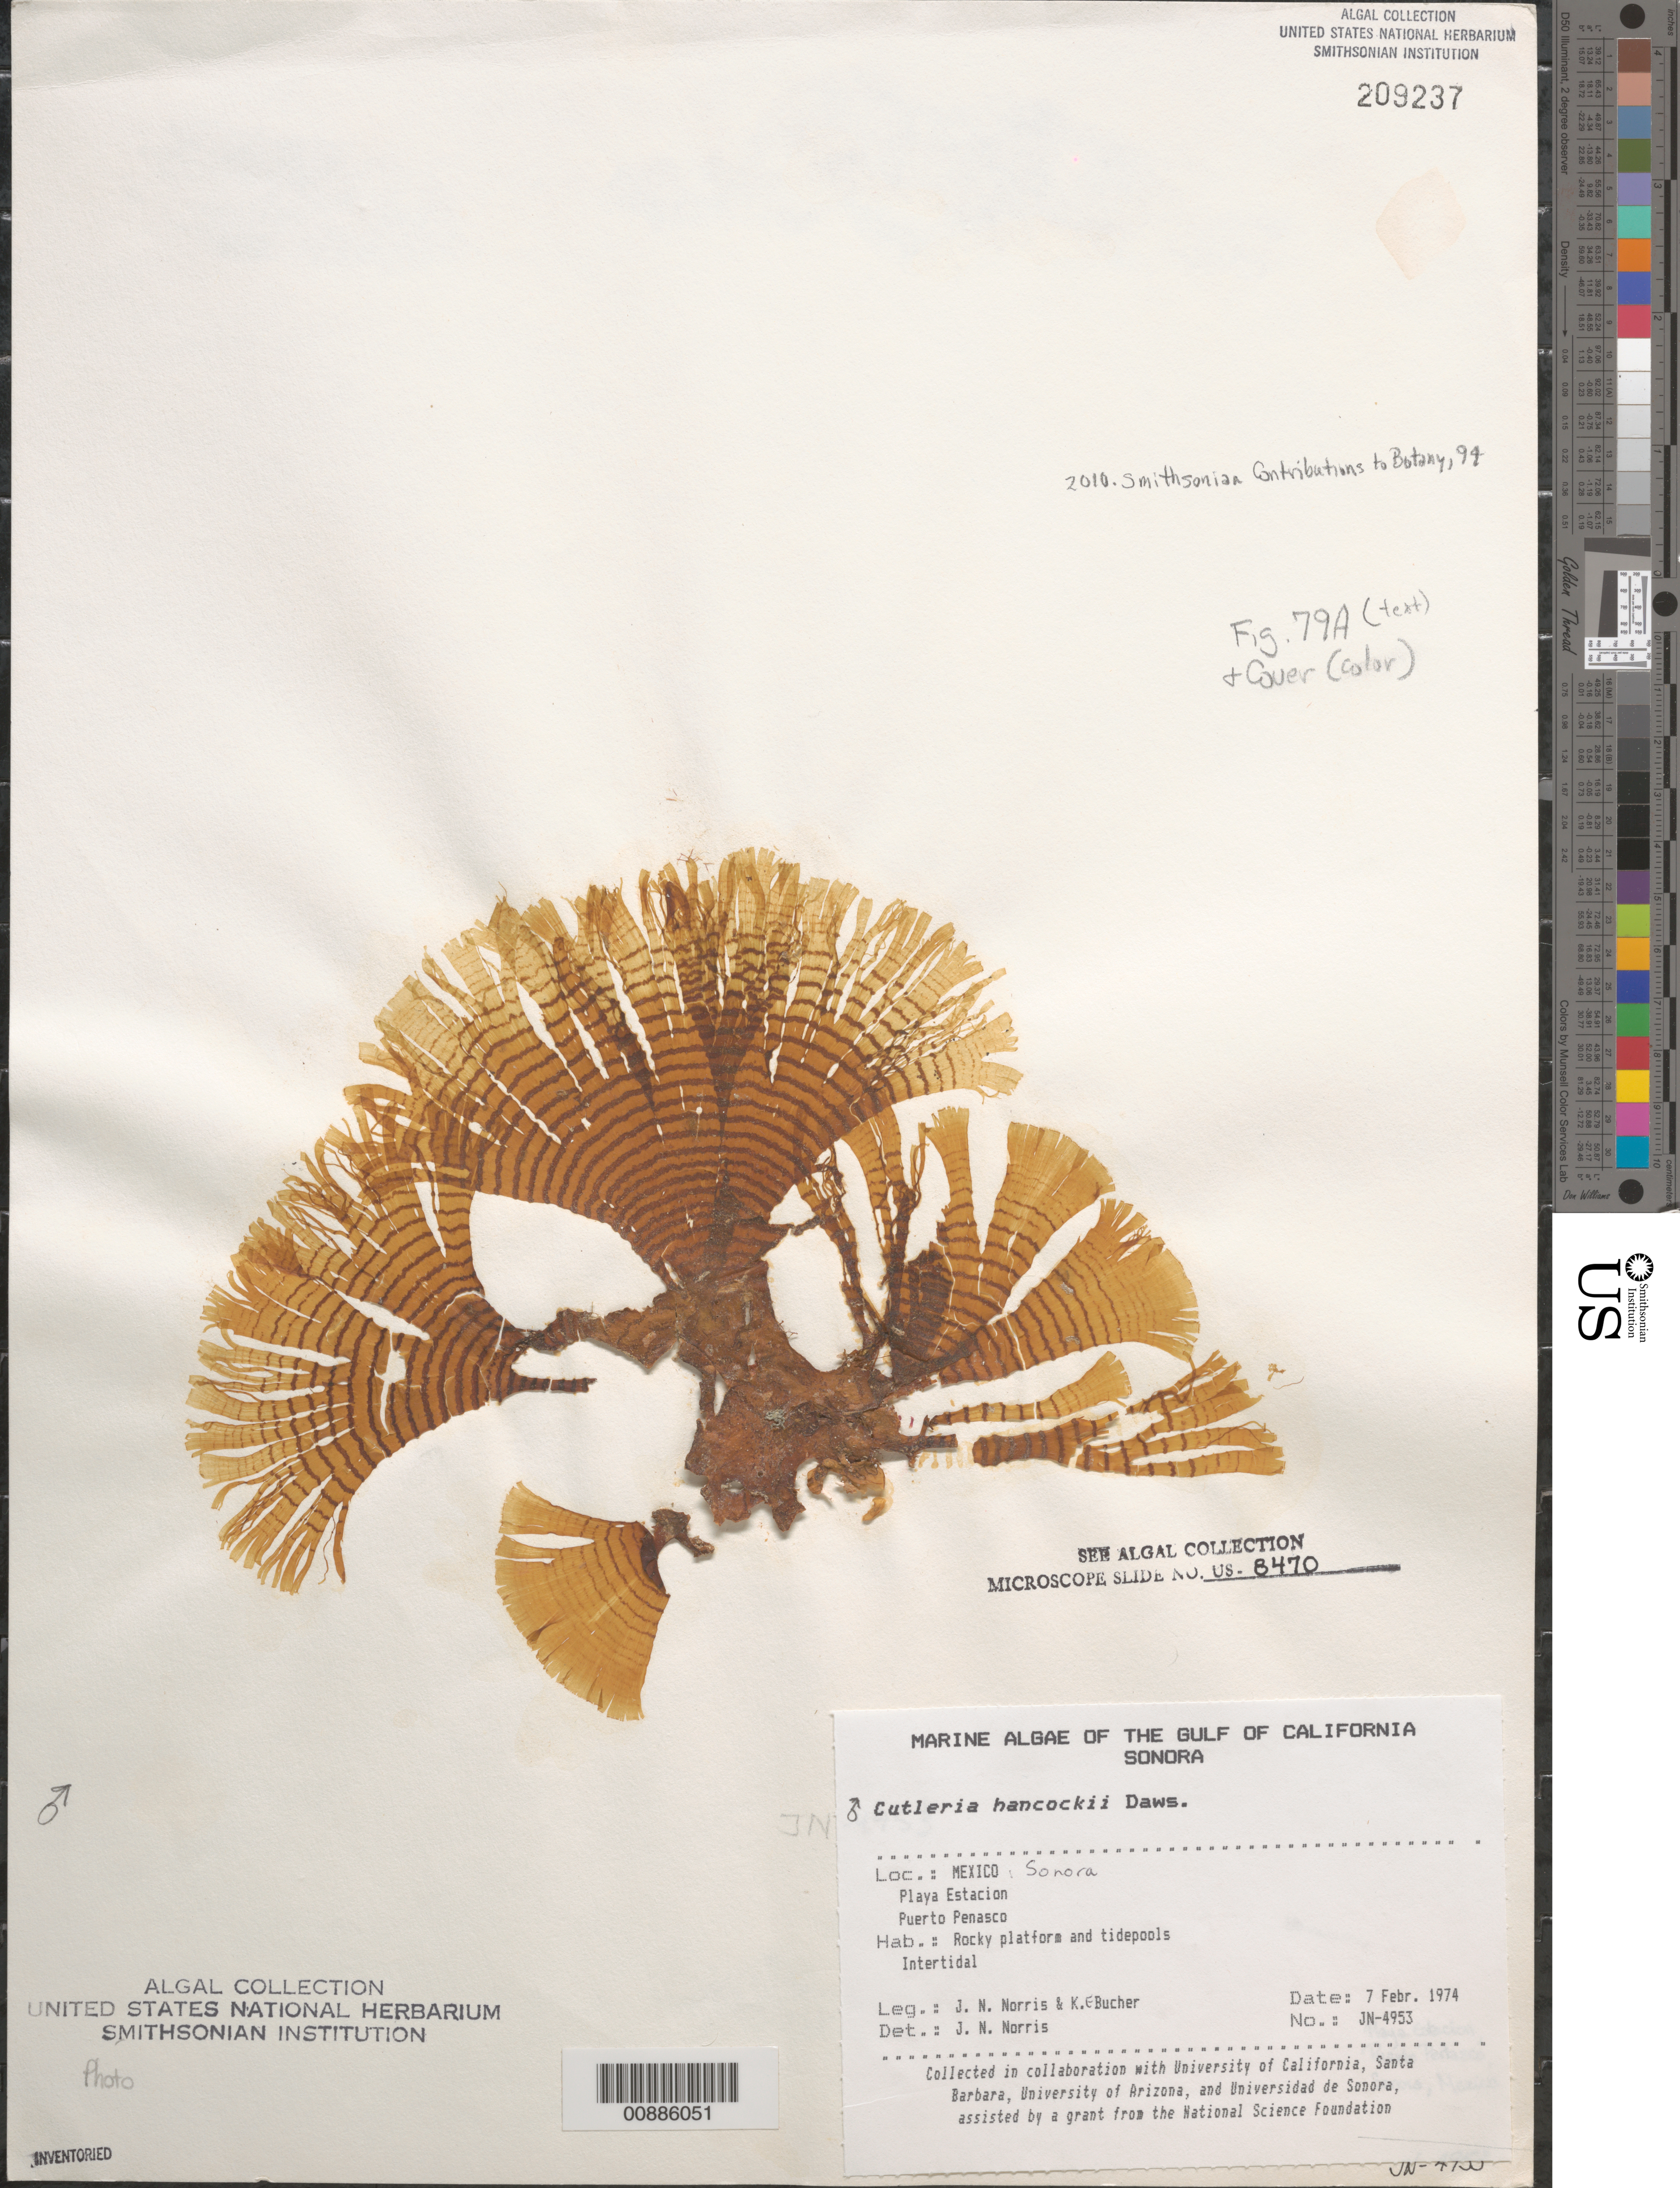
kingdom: Chromista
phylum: Ochrophyta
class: Phaeophyceae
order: Cutleriales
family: Cutleriaceae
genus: Cutleria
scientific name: Cutleria hancockii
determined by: Norris, James N.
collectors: J. N. Norris & K. E. Bucher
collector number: JN-4953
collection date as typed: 07 Feb 1974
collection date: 1974-02-07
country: Mexico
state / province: Sonora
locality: Playa Estacion, Puerto Penasco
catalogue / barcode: US 209237